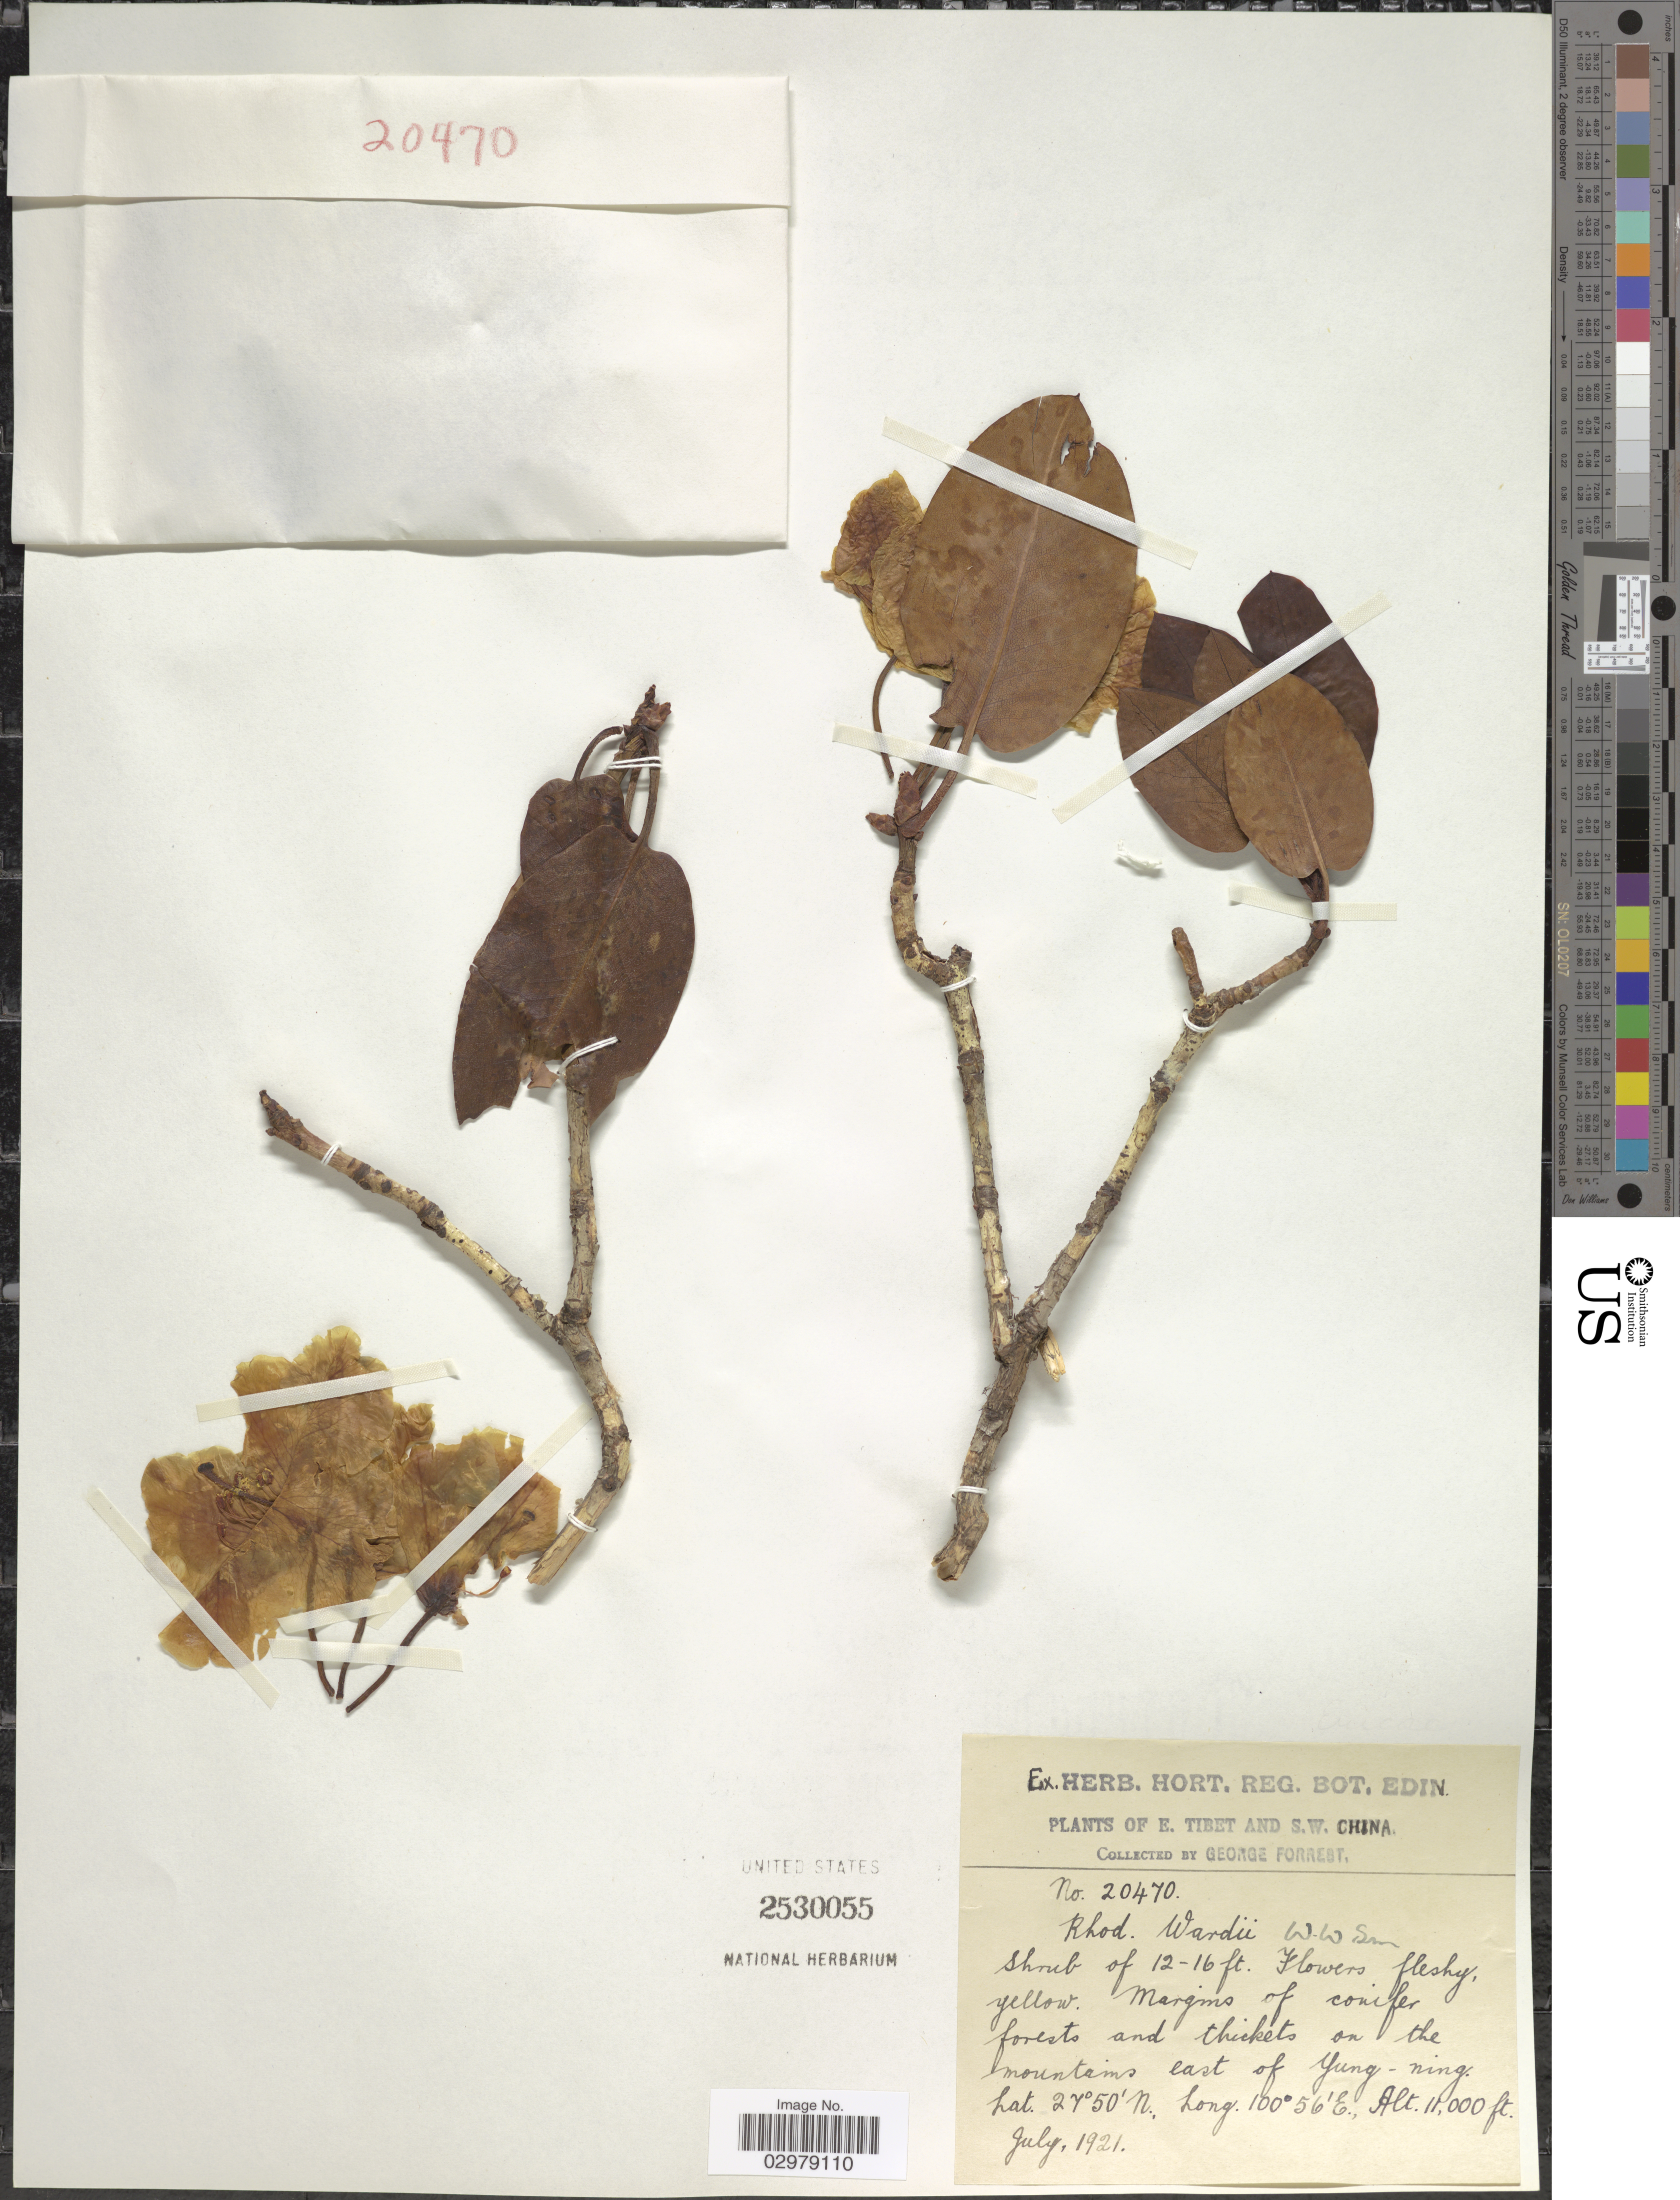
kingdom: Plantae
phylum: Tracheophyta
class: Magnoliopsida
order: Ericales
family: Ericaceae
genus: Rhododendron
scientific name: Rhododendron wardii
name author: W.W. Sm.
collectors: G. Forrest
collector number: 20470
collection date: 1921-07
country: China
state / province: Xizang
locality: E. Tibet and S.W. China. Margins of conifer forests and thickets on the mountains east of Yung-ning.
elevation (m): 3353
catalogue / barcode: US 2530055